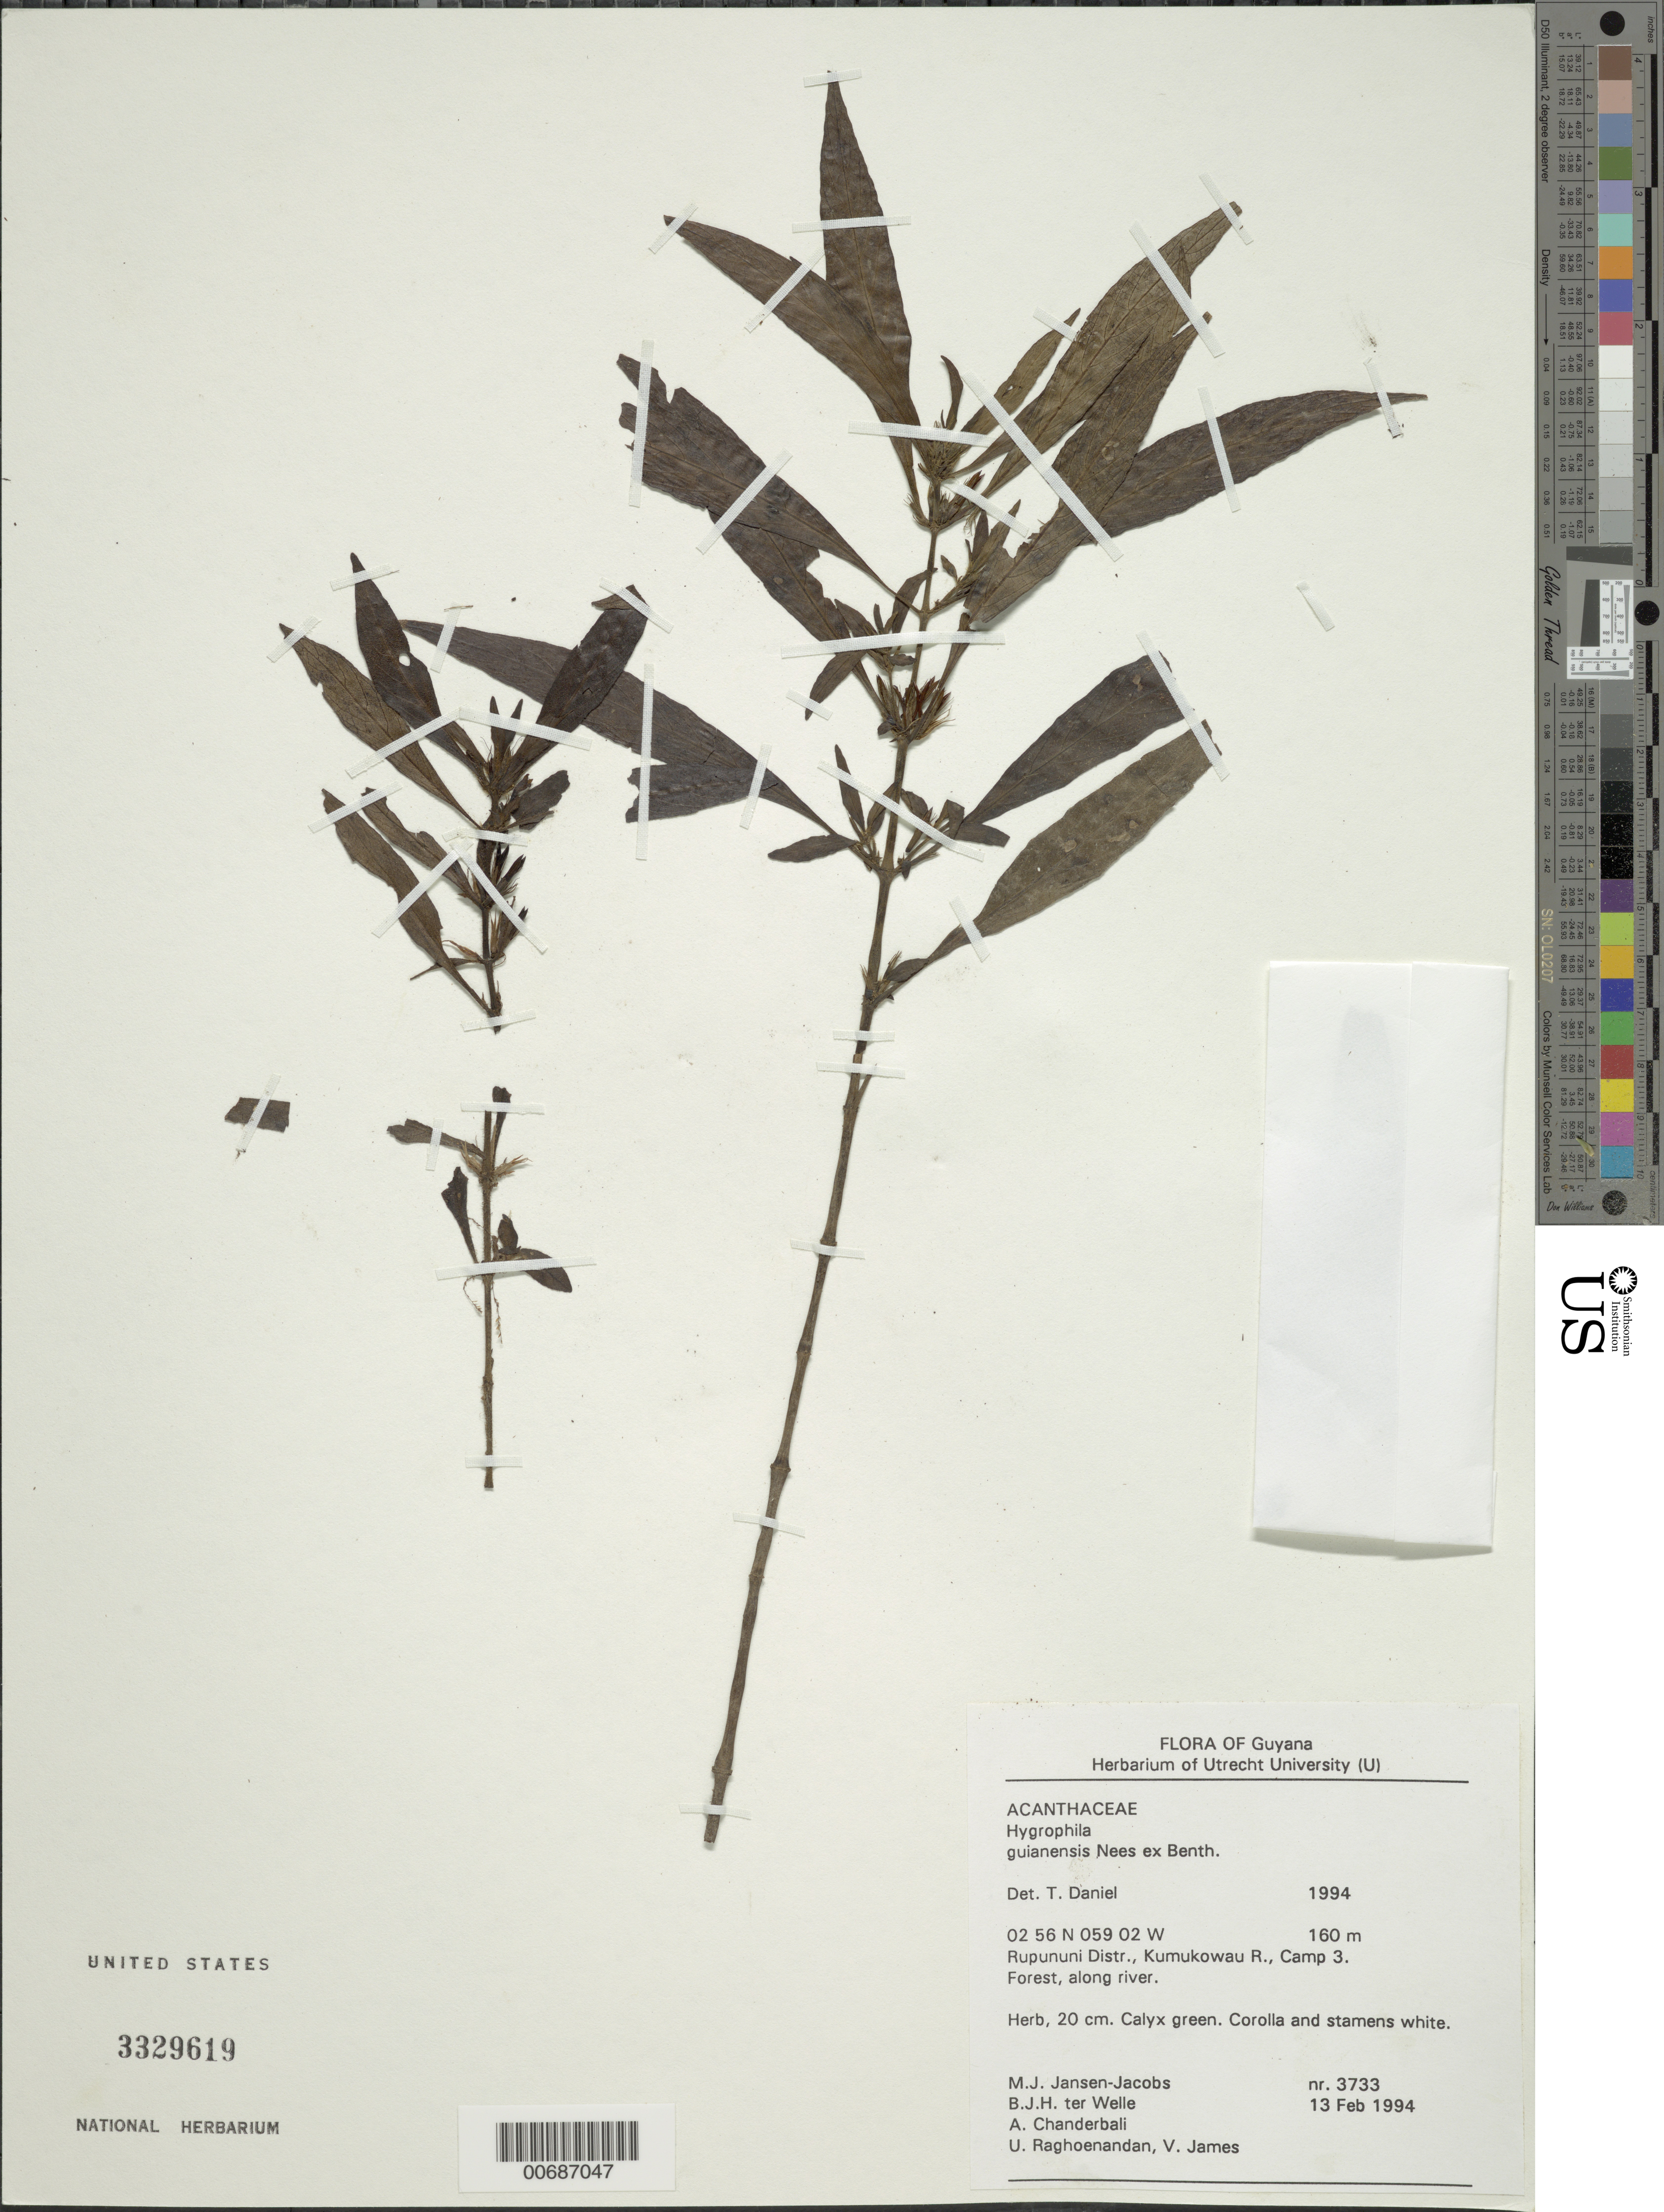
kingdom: Plantae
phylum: Tracheophyta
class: Magnoliopsida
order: Lamiales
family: Acanthaceae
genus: Hygrophila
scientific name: Hygrophila guianensis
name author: Nees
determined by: Daniel, Thomas F.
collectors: M. J. Jansen-Jacobs, B. Welle, A. S. Chanderbali, U. Raghoenandan & V. James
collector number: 3733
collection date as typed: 13-Feb-94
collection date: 1994-02-13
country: Guyana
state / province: U. Takutu-U. Essequibo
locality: Kumukowau R., Camp 3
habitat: Forest, along river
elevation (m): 160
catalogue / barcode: US 3329619